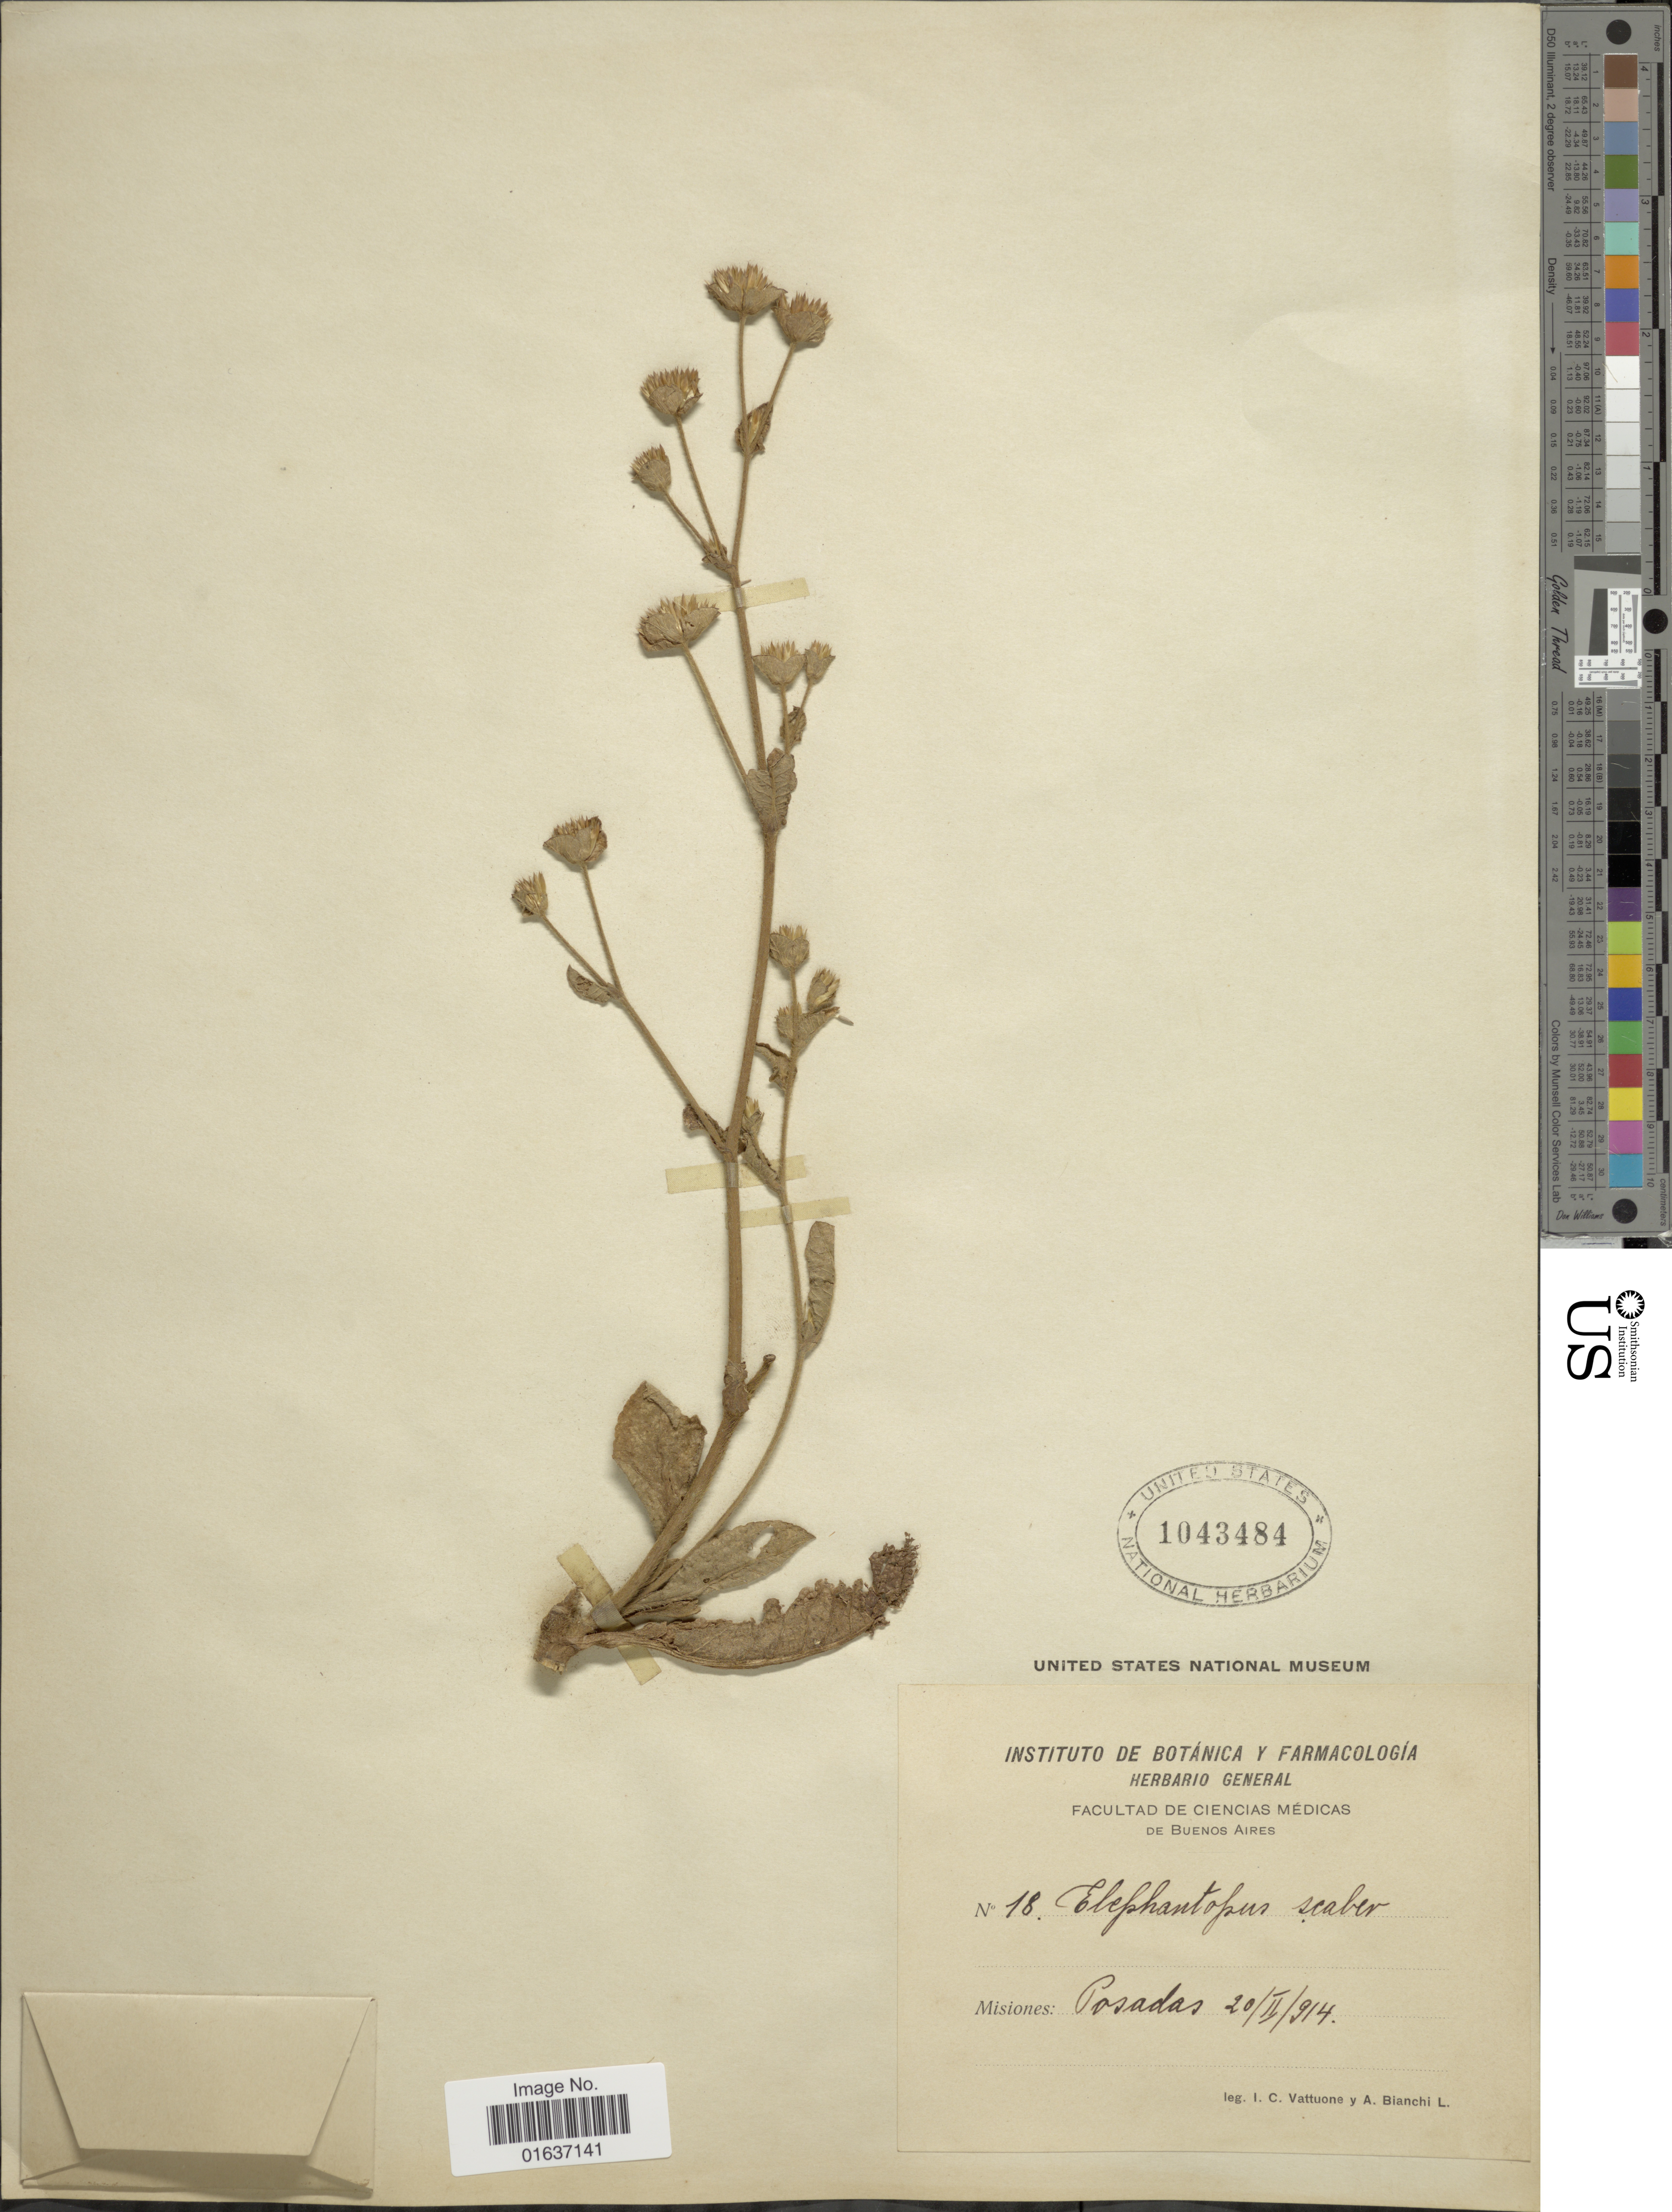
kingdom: Plantae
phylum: Tracheophyta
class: Magnoliopsida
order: Asterales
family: Asteraceae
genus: Elephantopus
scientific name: Elephantopus mollis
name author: Kunth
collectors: I. Vattuone & L. Bianchi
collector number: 18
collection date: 1914-02-20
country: Argentina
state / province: Misiones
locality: Pasadas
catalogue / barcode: US 1043484